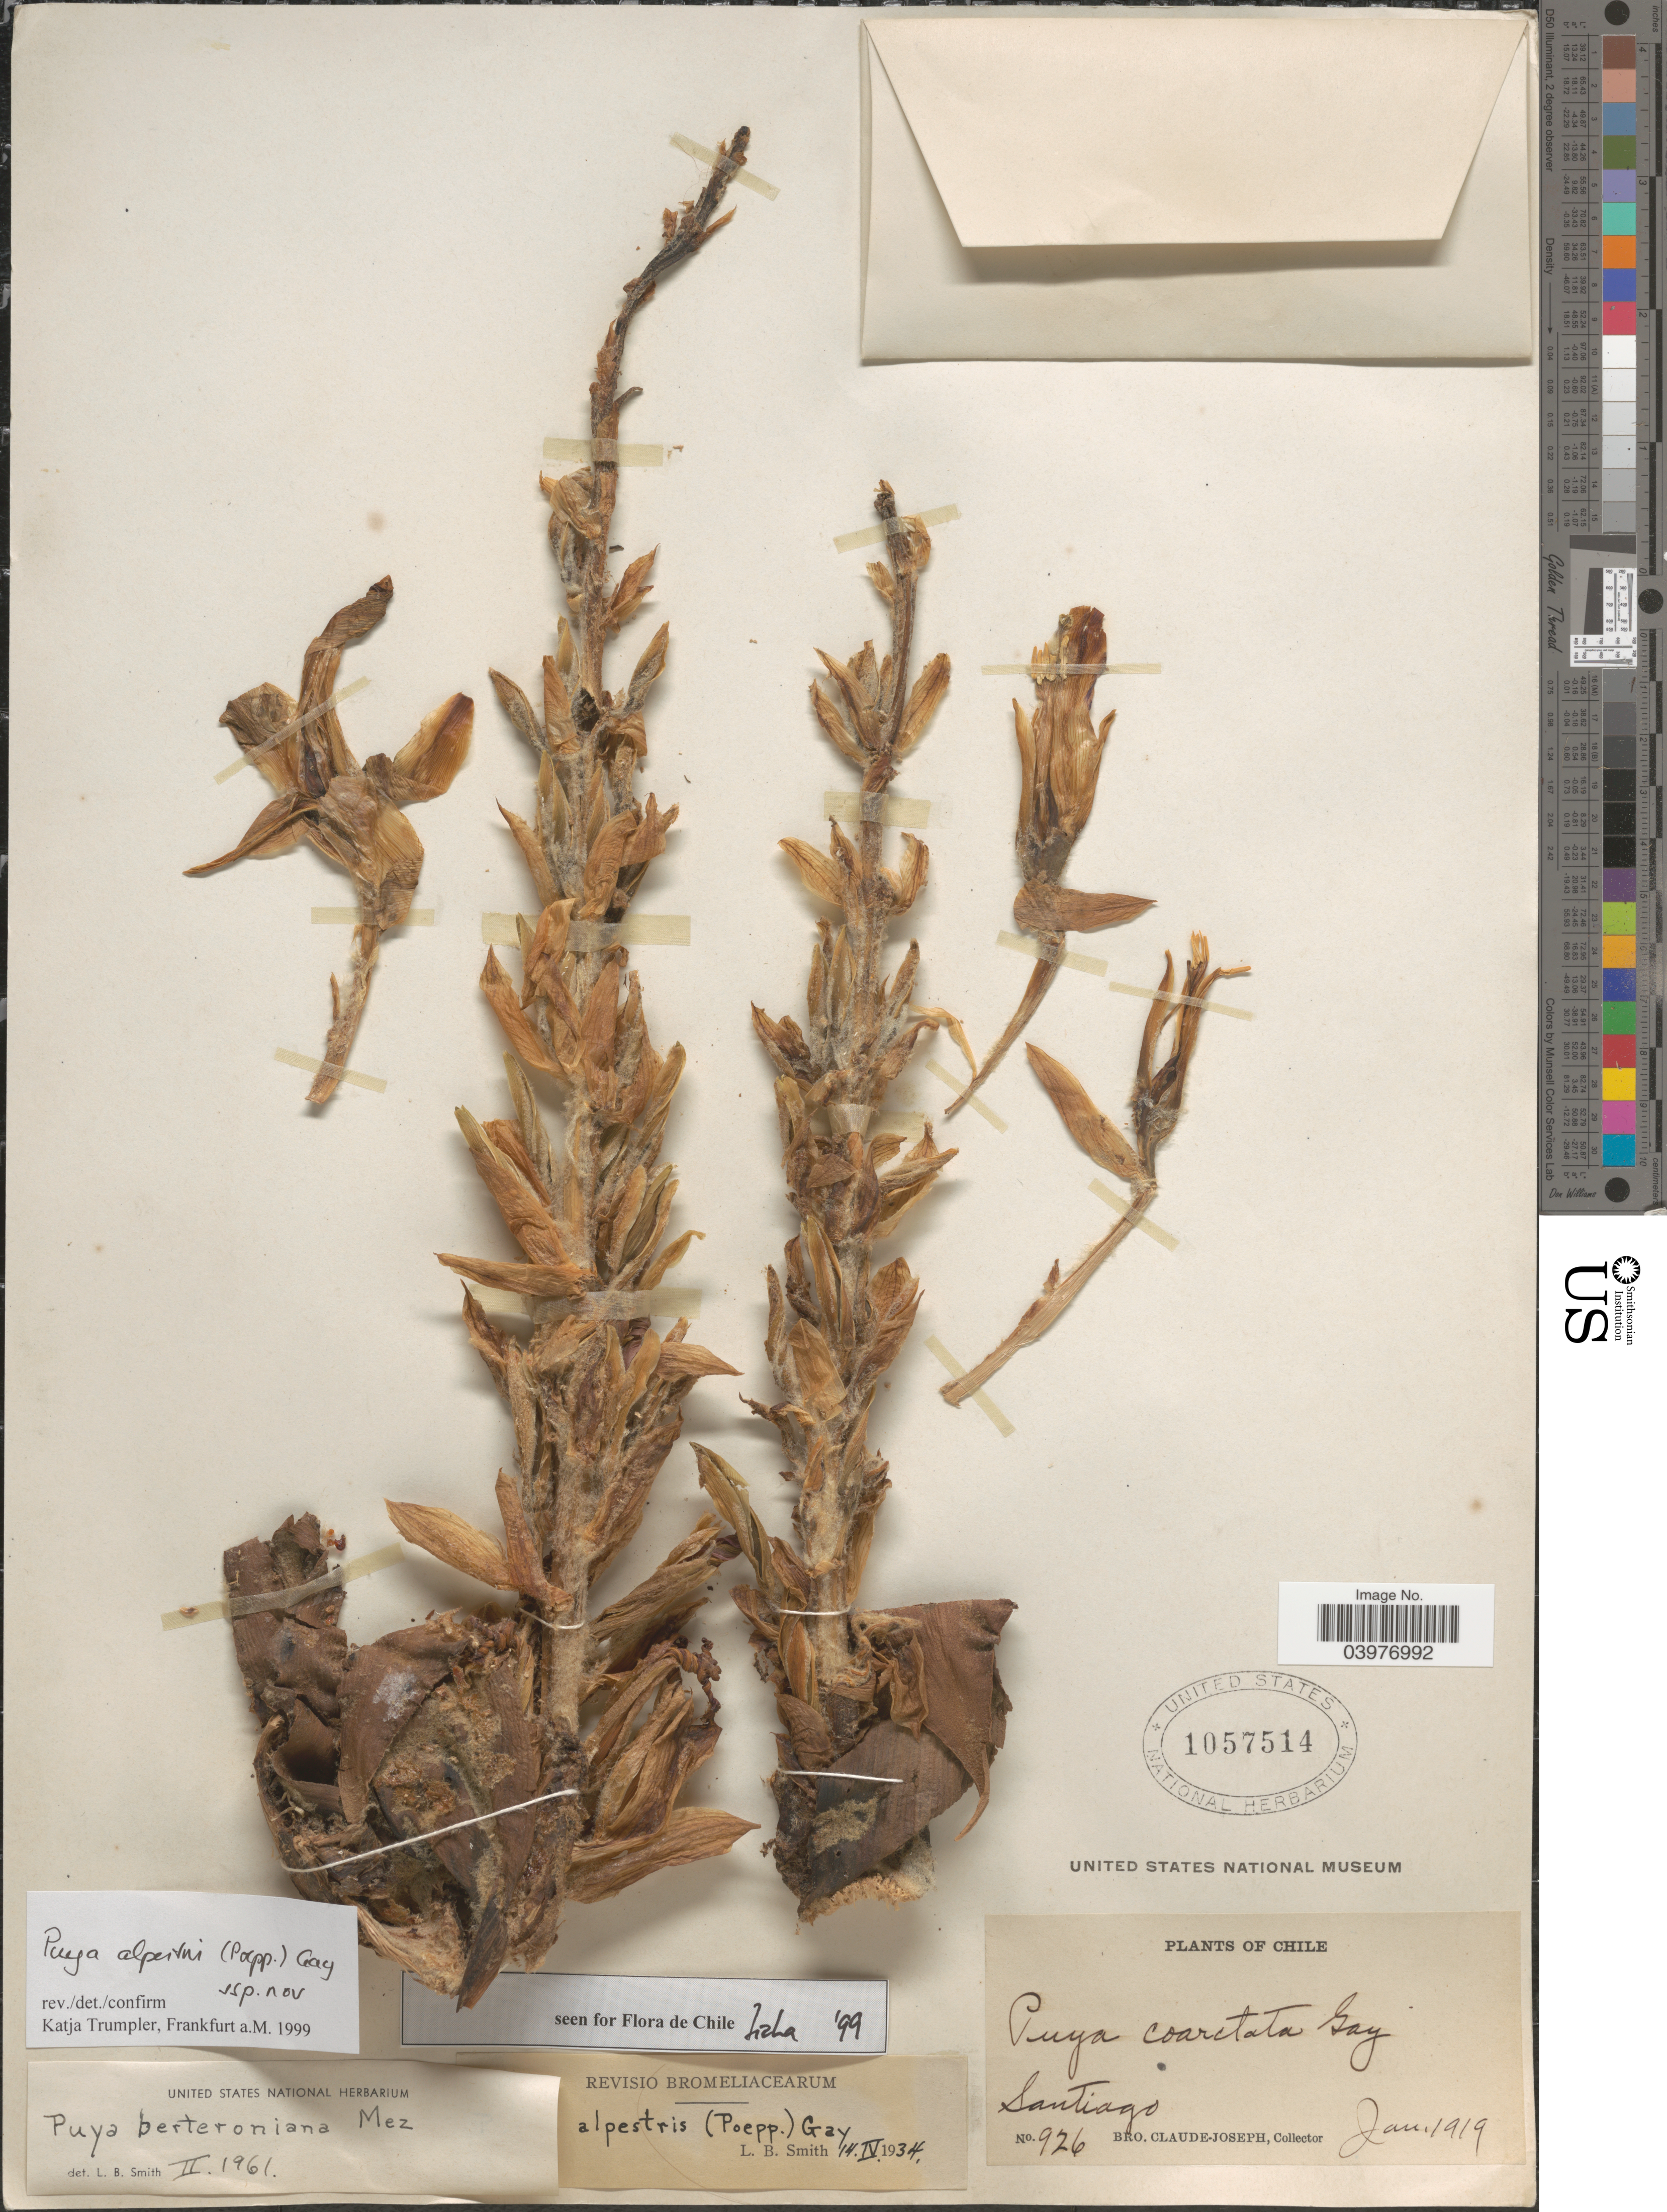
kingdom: Plantae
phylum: Tracheophyta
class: Liliopsida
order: Poales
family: Bromeliaceae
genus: Puya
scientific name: Puya alpestris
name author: (Poepp.) Gay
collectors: Bro. Claude-Joseph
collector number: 926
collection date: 1919-01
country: Chile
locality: Santiago.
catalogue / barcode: US 1057514